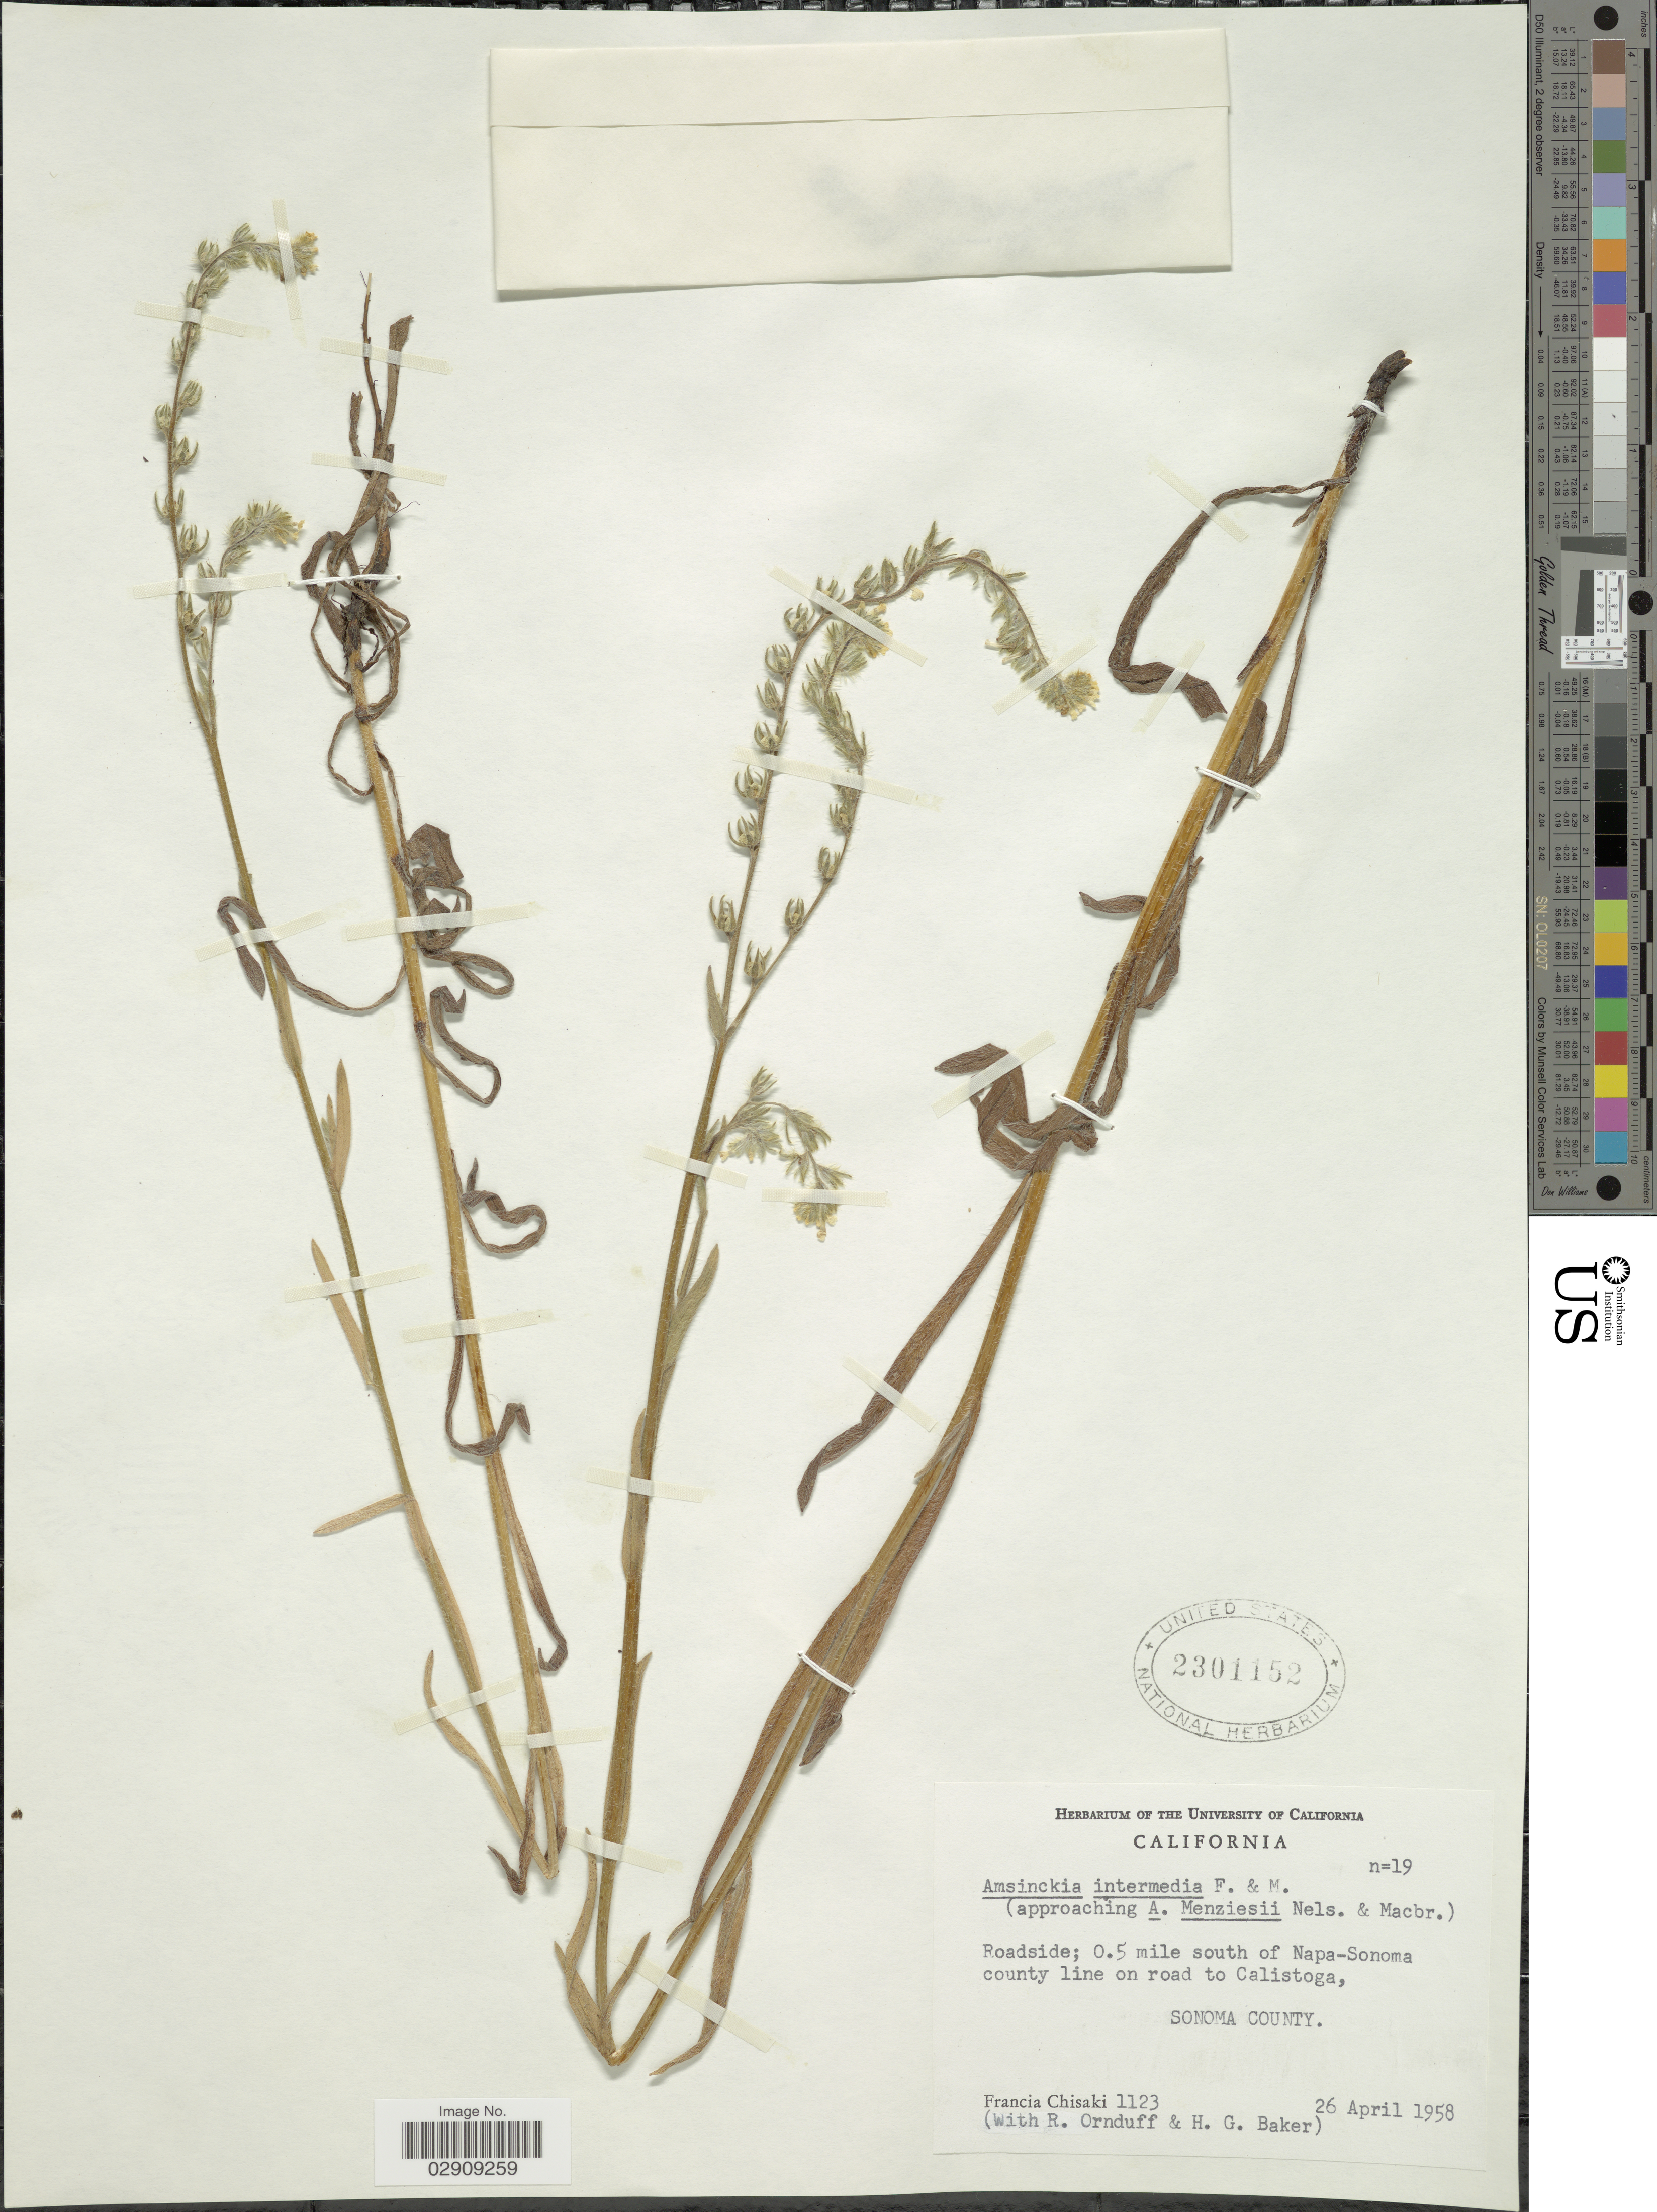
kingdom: Plantae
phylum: Tracheophyta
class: Magnoliopsida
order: Boraginales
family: Boraginaceae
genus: Amsinckia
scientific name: Amsinckia menziesii var. intermedia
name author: (Fisch. & C.A. Mey.) Ganders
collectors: F. Chisaki, R. Ornduff & H. G. Baker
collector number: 1123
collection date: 1958-04-26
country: United States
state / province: California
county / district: Sonoma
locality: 0.5 mile south of Napa-Sonoma county line on road to Calistoga, Sonoma County.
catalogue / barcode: US 2301152